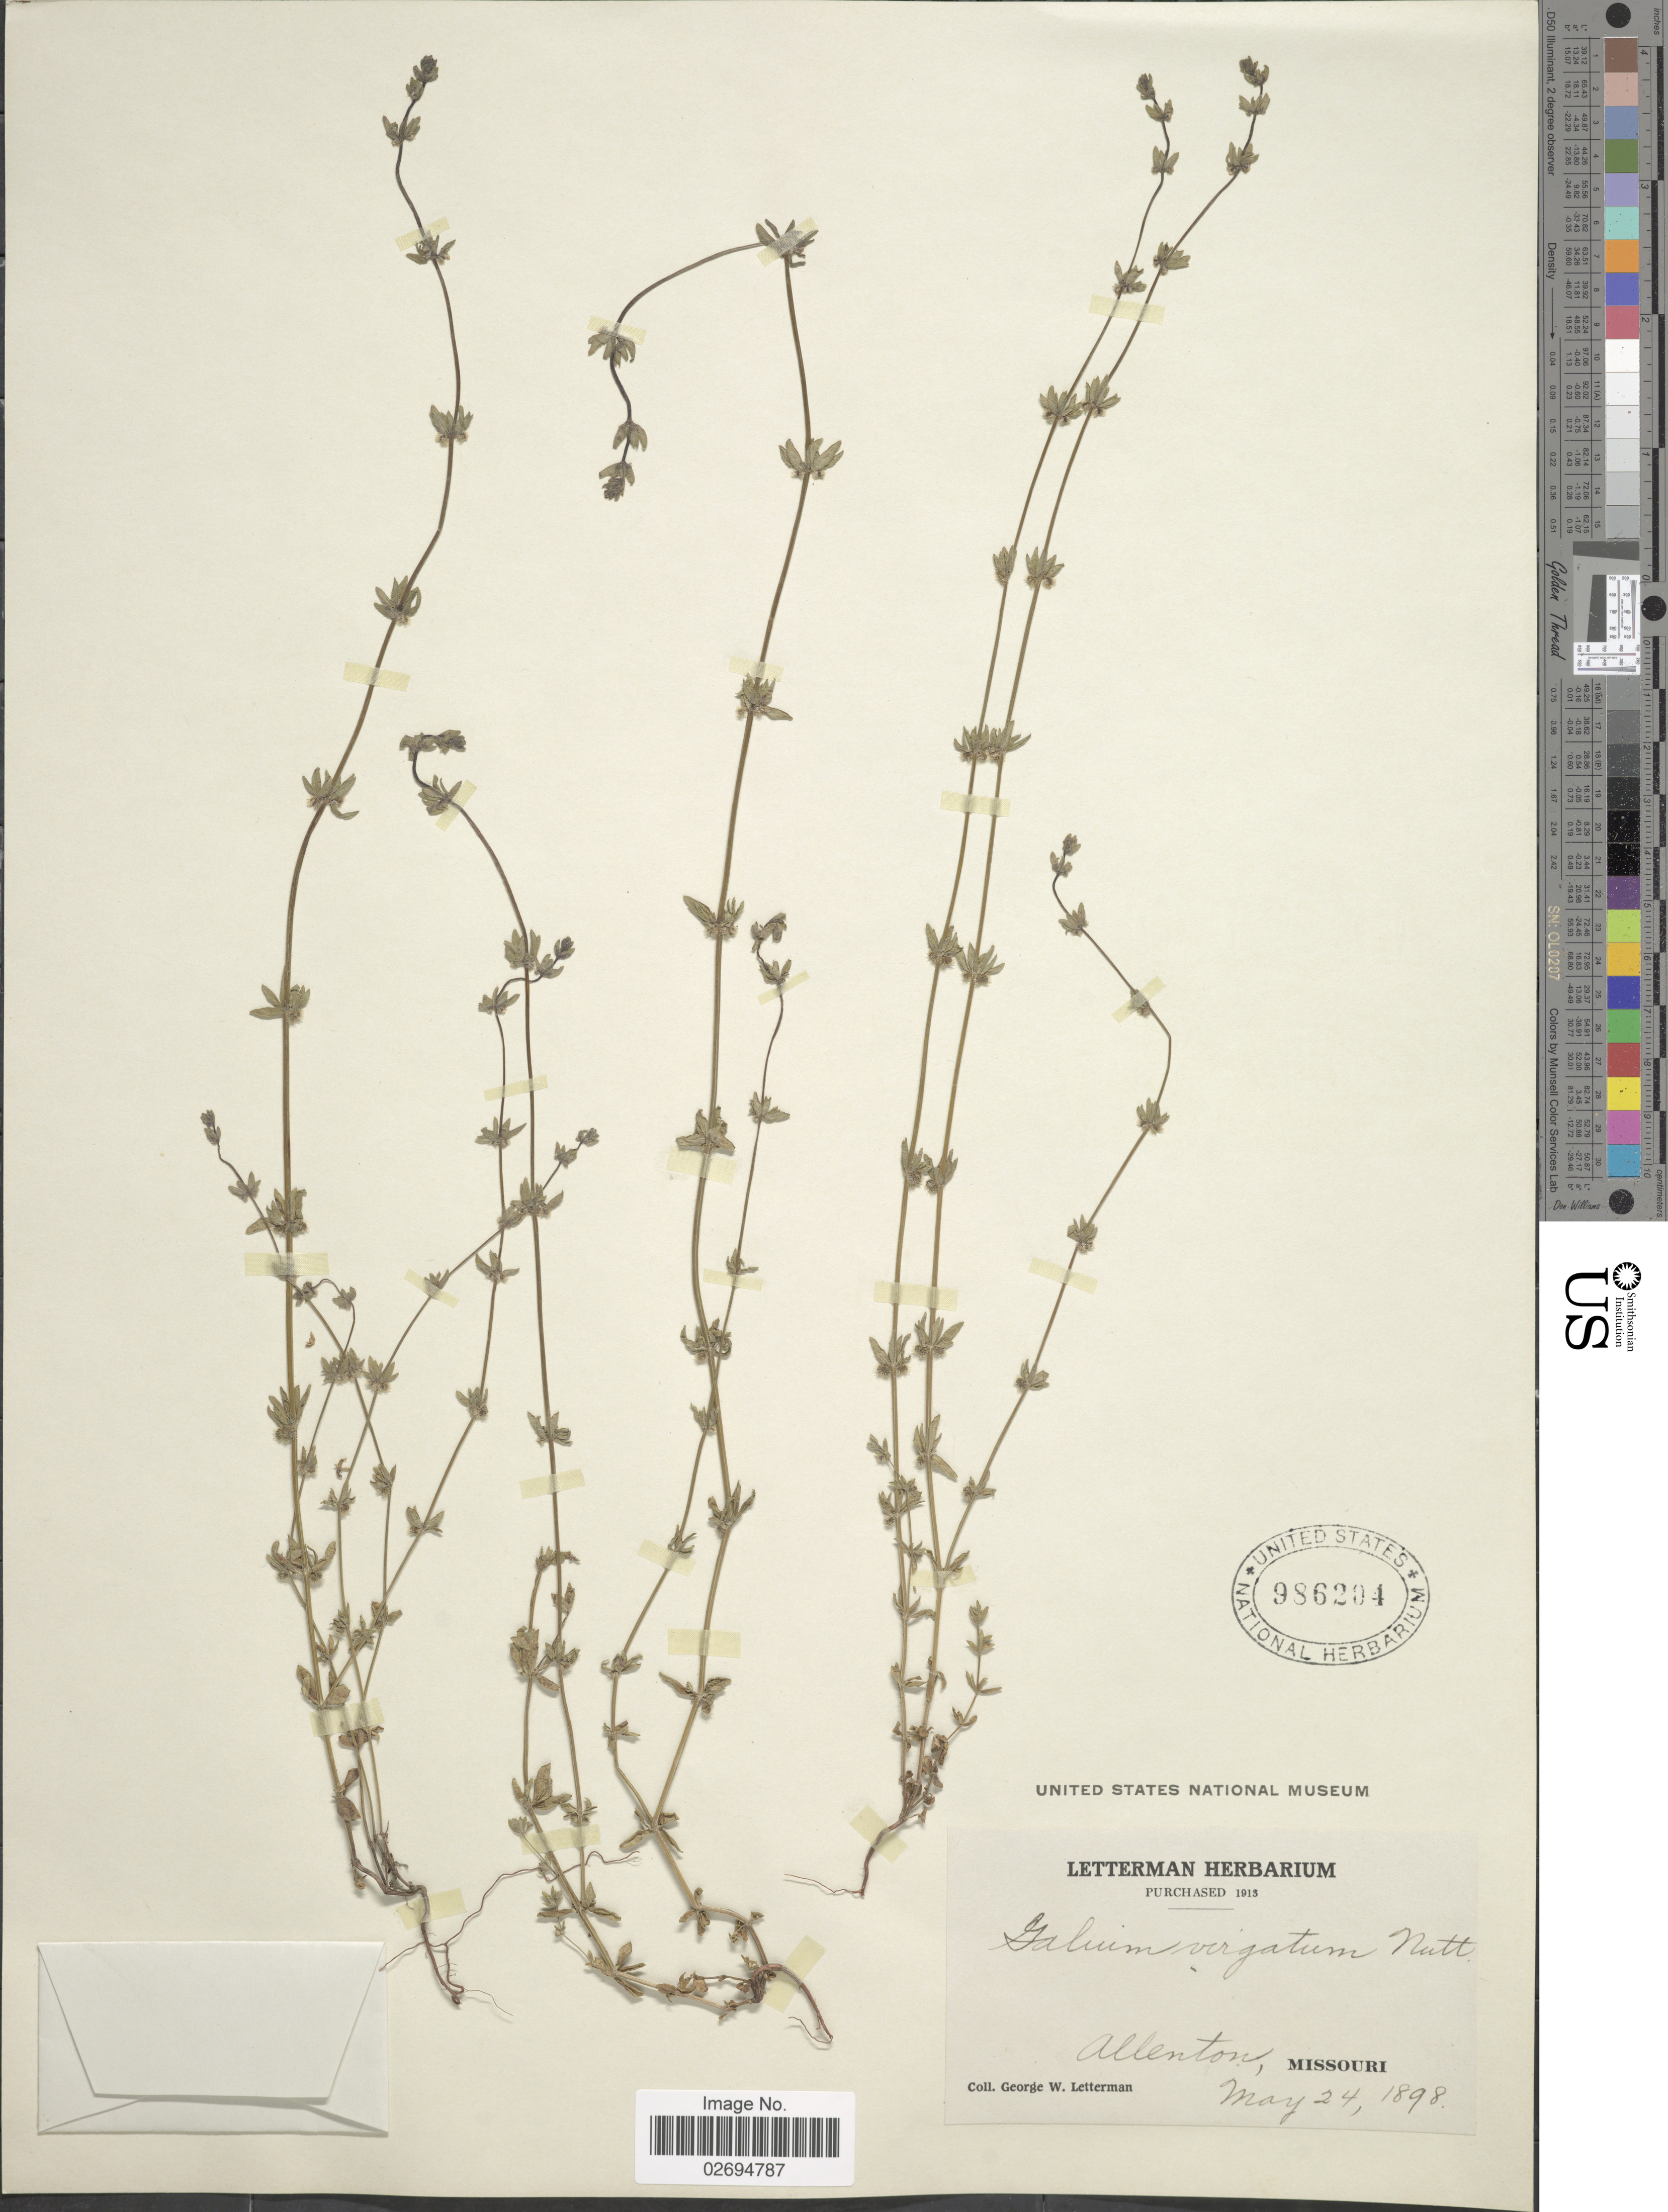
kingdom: Plantae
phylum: Tracheophyta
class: Magnoliopsida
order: Gentianales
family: Rubiaceae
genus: Galium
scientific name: Galium virgatum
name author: Nutt.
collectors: G. W. Letterman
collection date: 1898-05-24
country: United States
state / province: Missouri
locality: Allenton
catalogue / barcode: US 986204